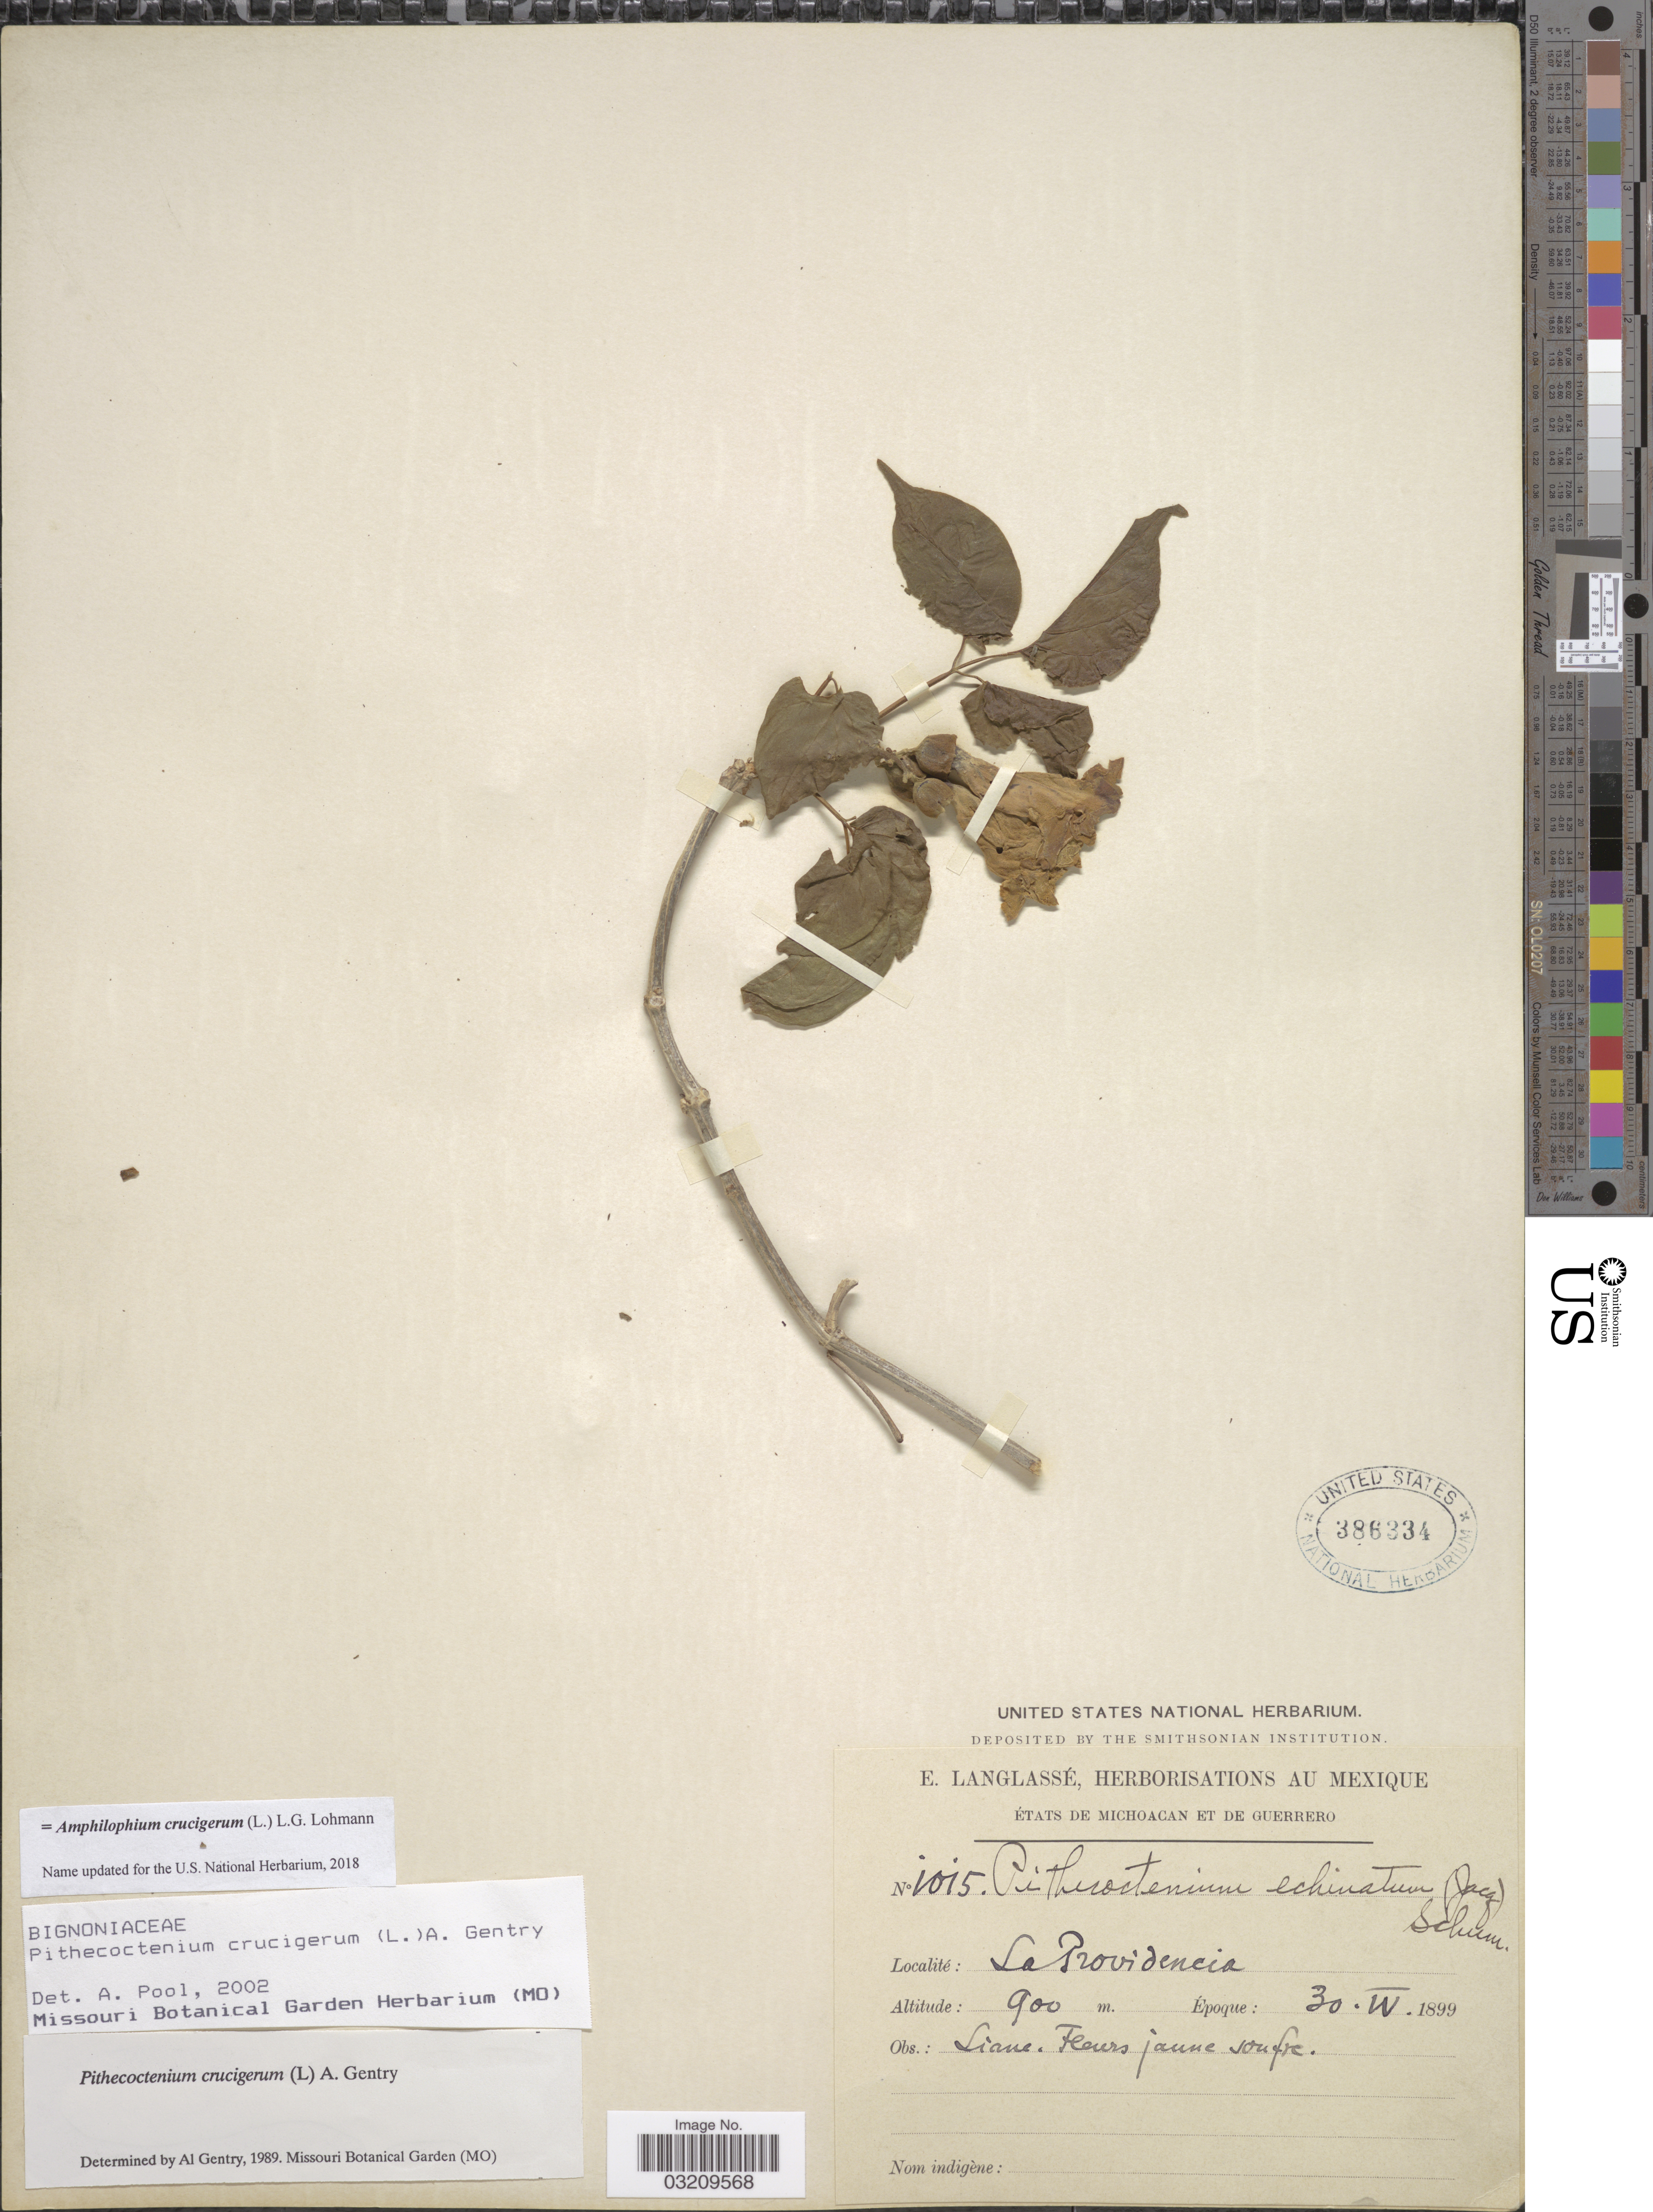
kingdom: Plantae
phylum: Tracheophyta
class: Magnoliopsida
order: Lamiales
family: Bignoniaceae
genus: Amphilophium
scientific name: Amphilophium crucigerum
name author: (L.) L.G. Lohmann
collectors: E. Langlassé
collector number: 1015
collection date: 1899-04-30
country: Mexico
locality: États de Michoacan et de Guerrero. La Providencia.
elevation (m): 900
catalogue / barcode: US 386334